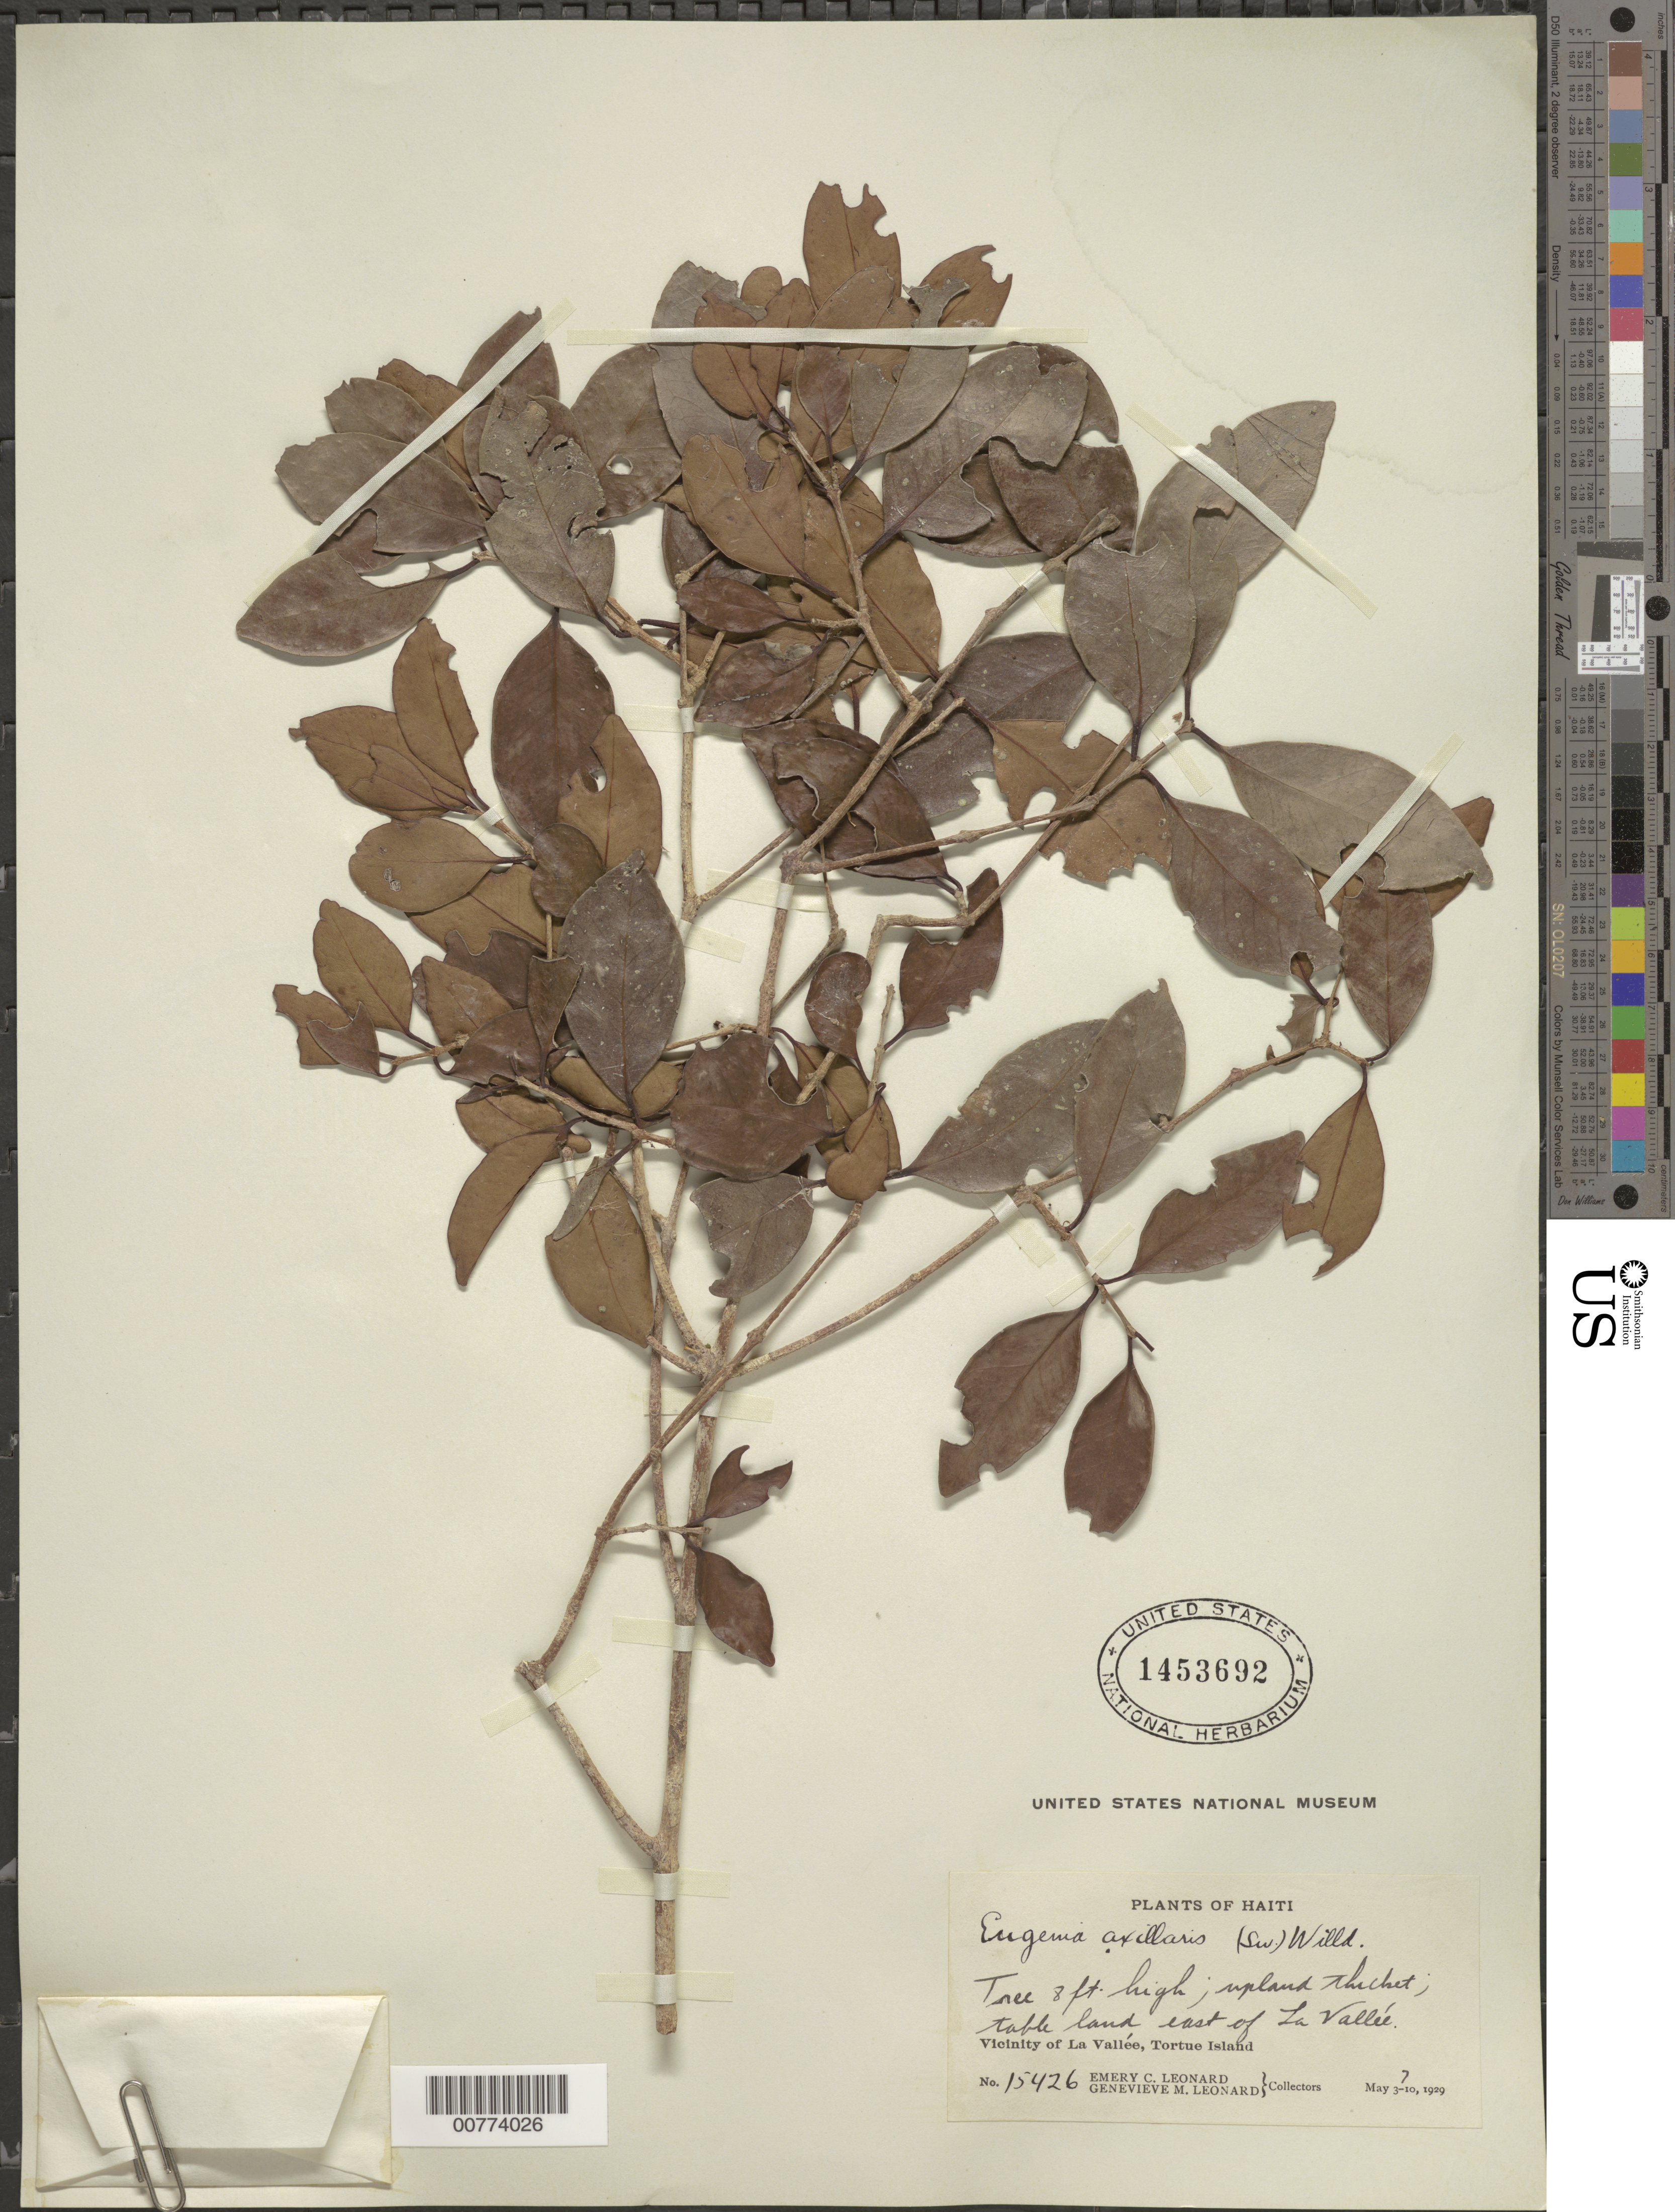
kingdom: Plantae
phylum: Tracheophyta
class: Magnoliopsida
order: Myrtales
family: Myrtaceae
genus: Eugenia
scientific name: Eugenia axillaris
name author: (Sw.) Willd.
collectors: E. C. Leonard & G. M. Leonard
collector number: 15426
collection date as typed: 07 May 1929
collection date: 1929-05-07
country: Haiti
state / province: Nord-Óuest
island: Île de la Tortue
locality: Tortue Island, vicinity of La Vallée, east of La Vallée.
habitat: Upland thicket; table-land.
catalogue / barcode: US 1453692